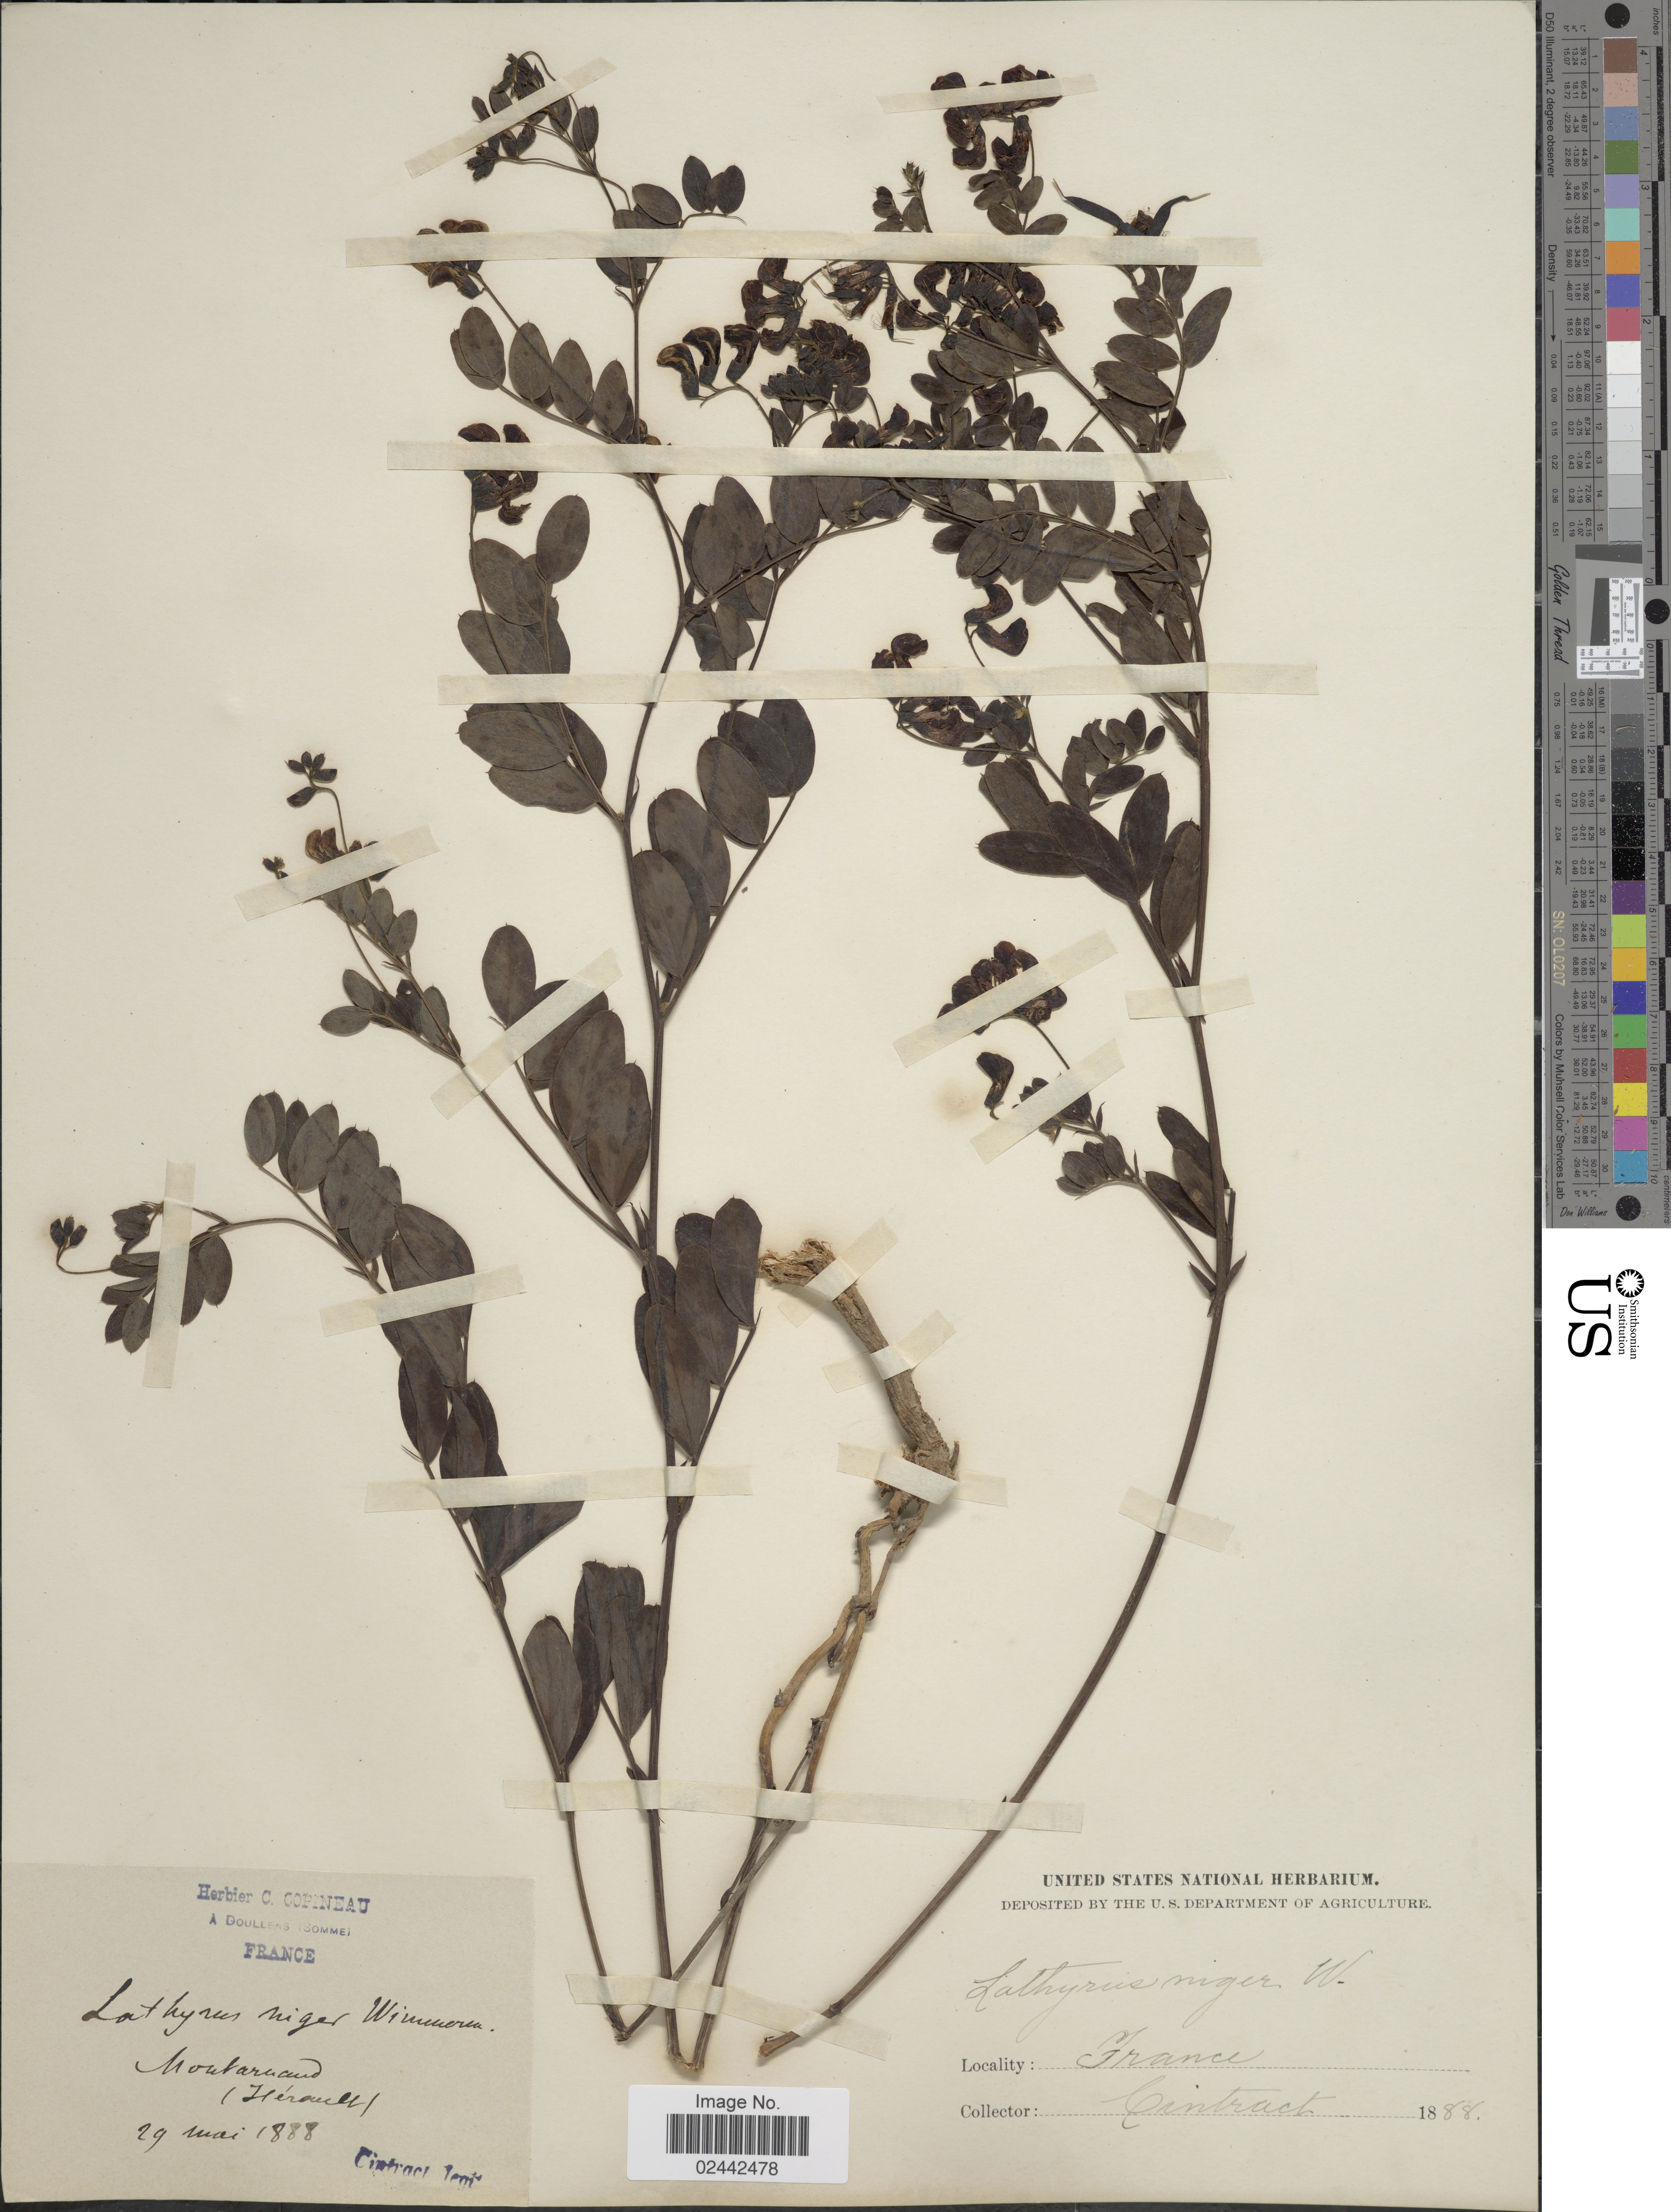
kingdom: Plantae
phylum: Tracheophyta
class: Magnoliopsida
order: Fabales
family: Fabaceae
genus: Lathyrus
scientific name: Lathyrus niger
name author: (L.) Bernh.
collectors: Cintract, --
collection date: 1888-05-29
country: France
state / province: Occitanie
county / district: Hérault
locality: Montarnaud (Hérault).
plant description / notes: Corrected "Montarrand (herailt)" to "Montarnaud (Hérault)."